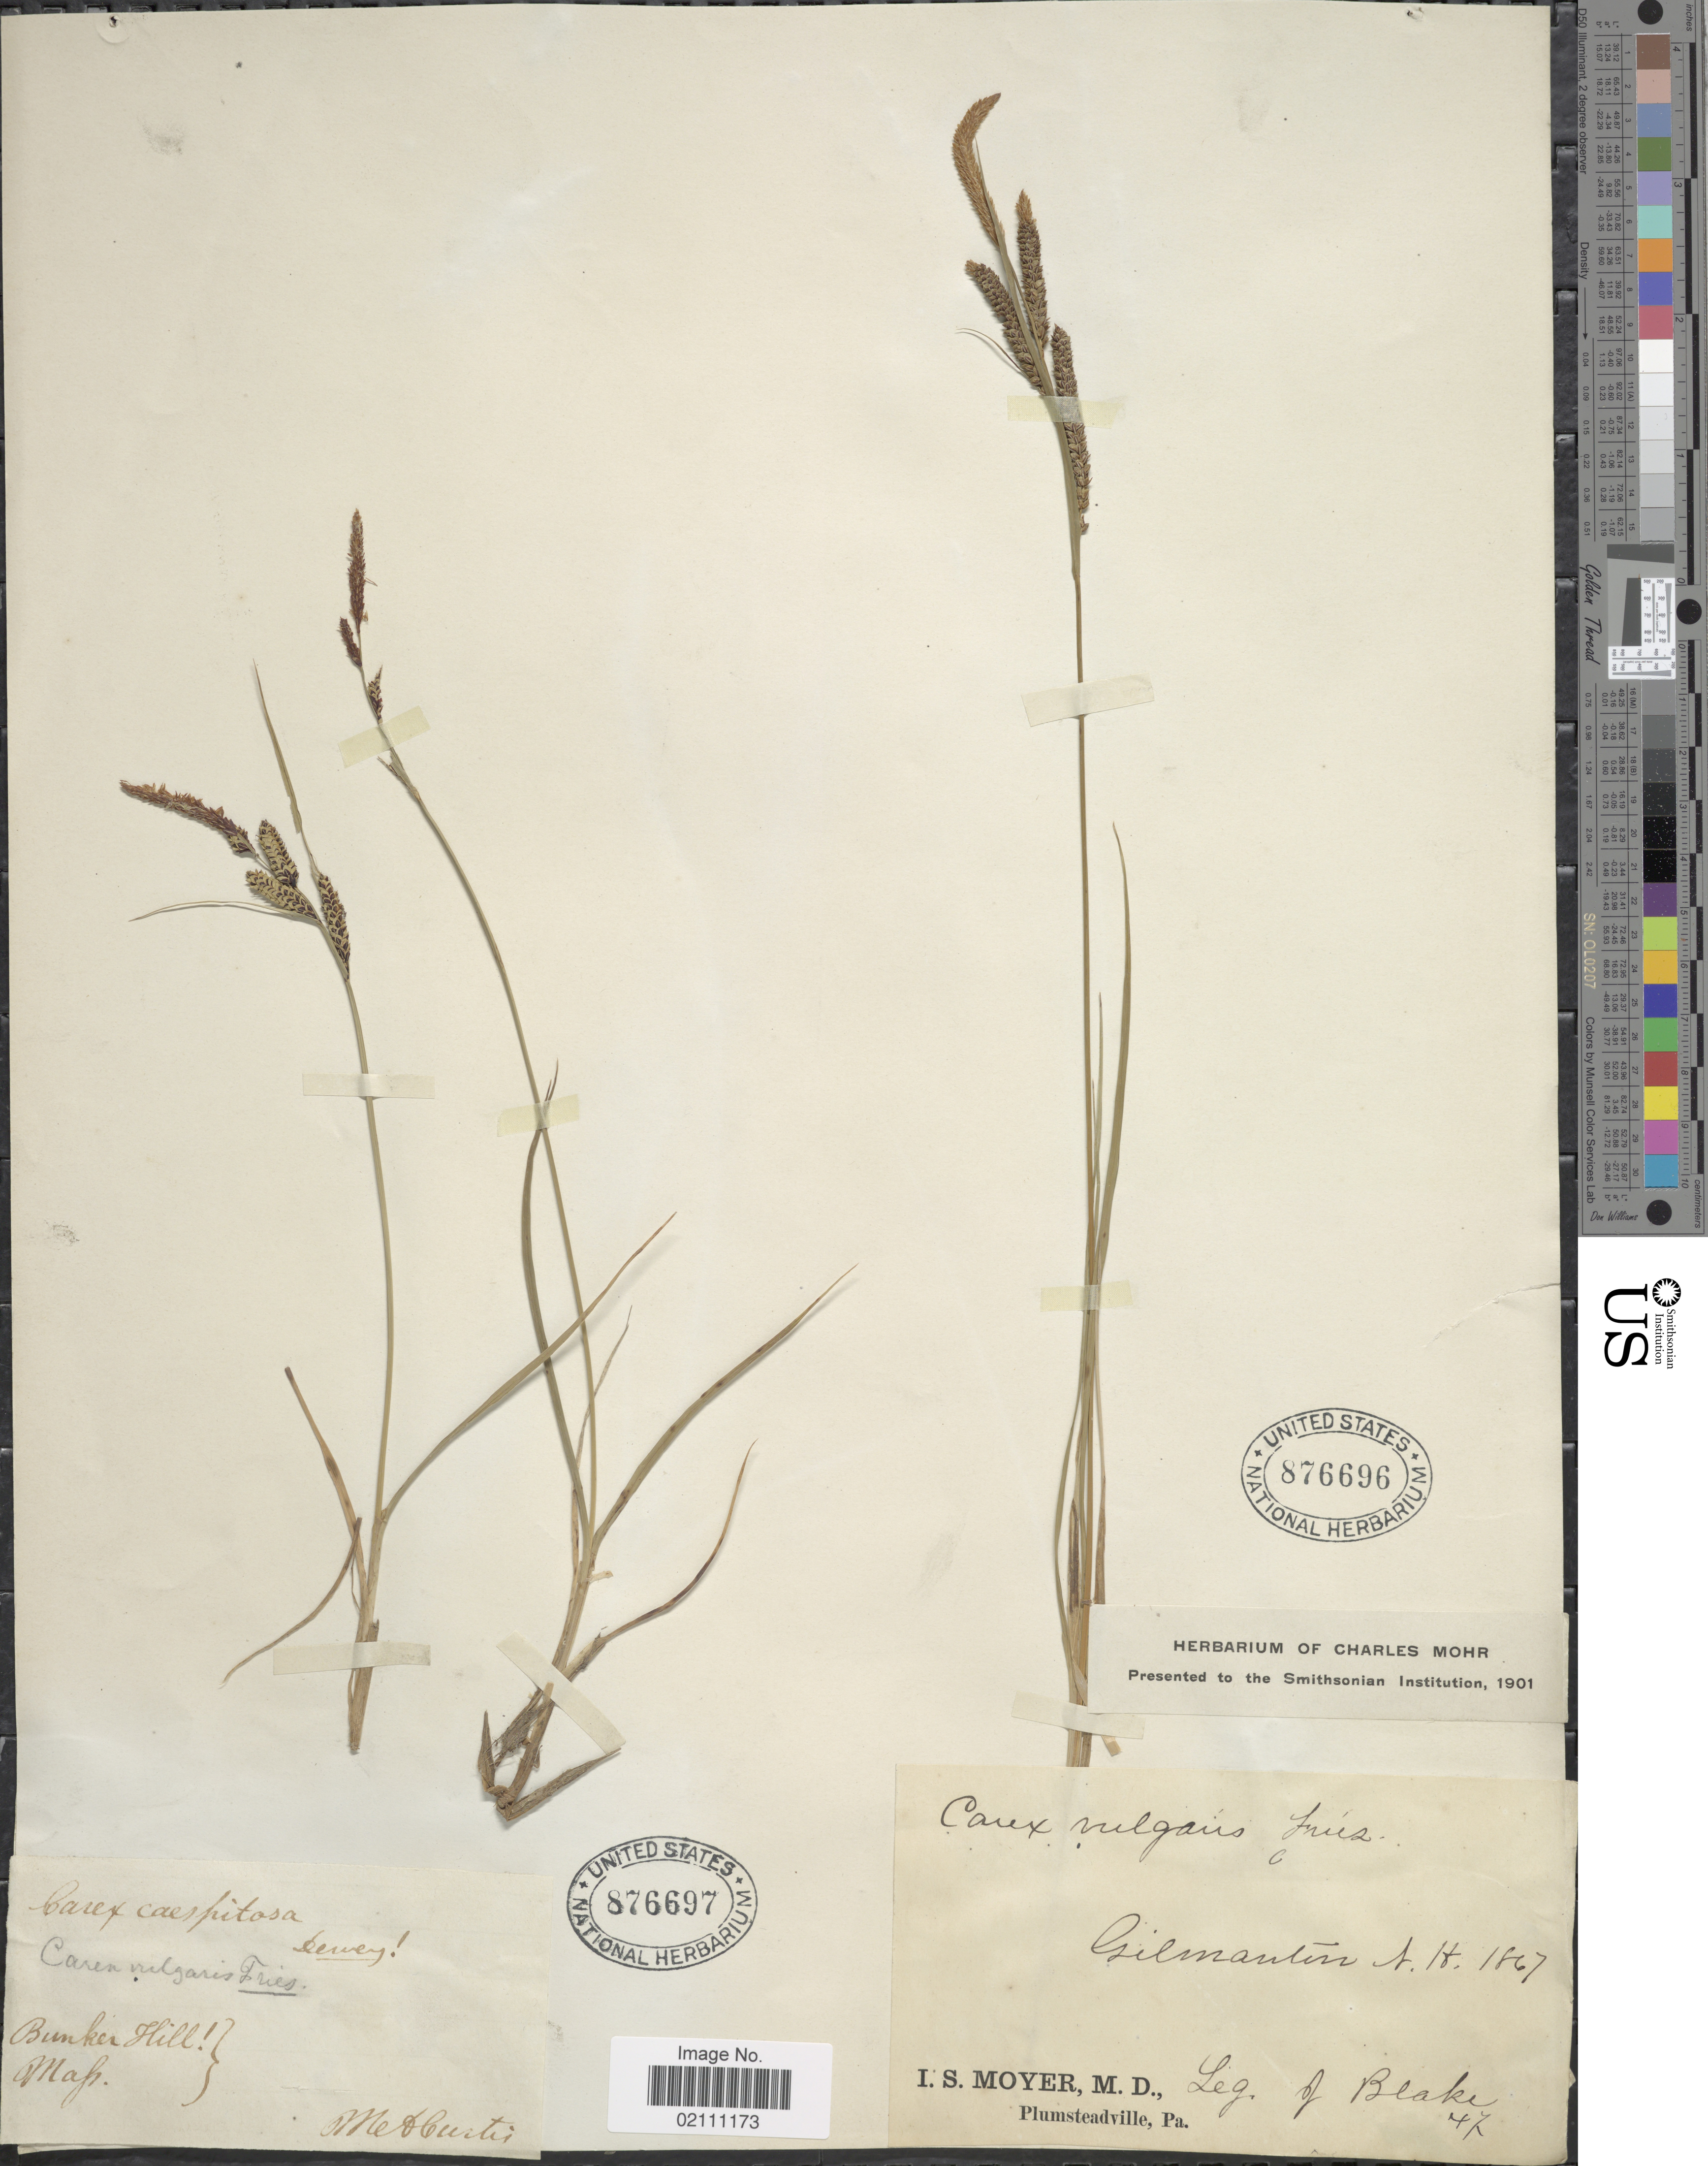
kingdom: Plantae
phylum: Tracheophyta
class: Liliopsida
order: Poales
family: Cyperaceae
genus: Carex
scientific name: Carex nigra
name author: (L.) Reichard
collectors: M. A. Curtis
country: United States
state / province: Massachusetts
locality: Bunker Hill, Mass.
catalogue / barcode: US 876697